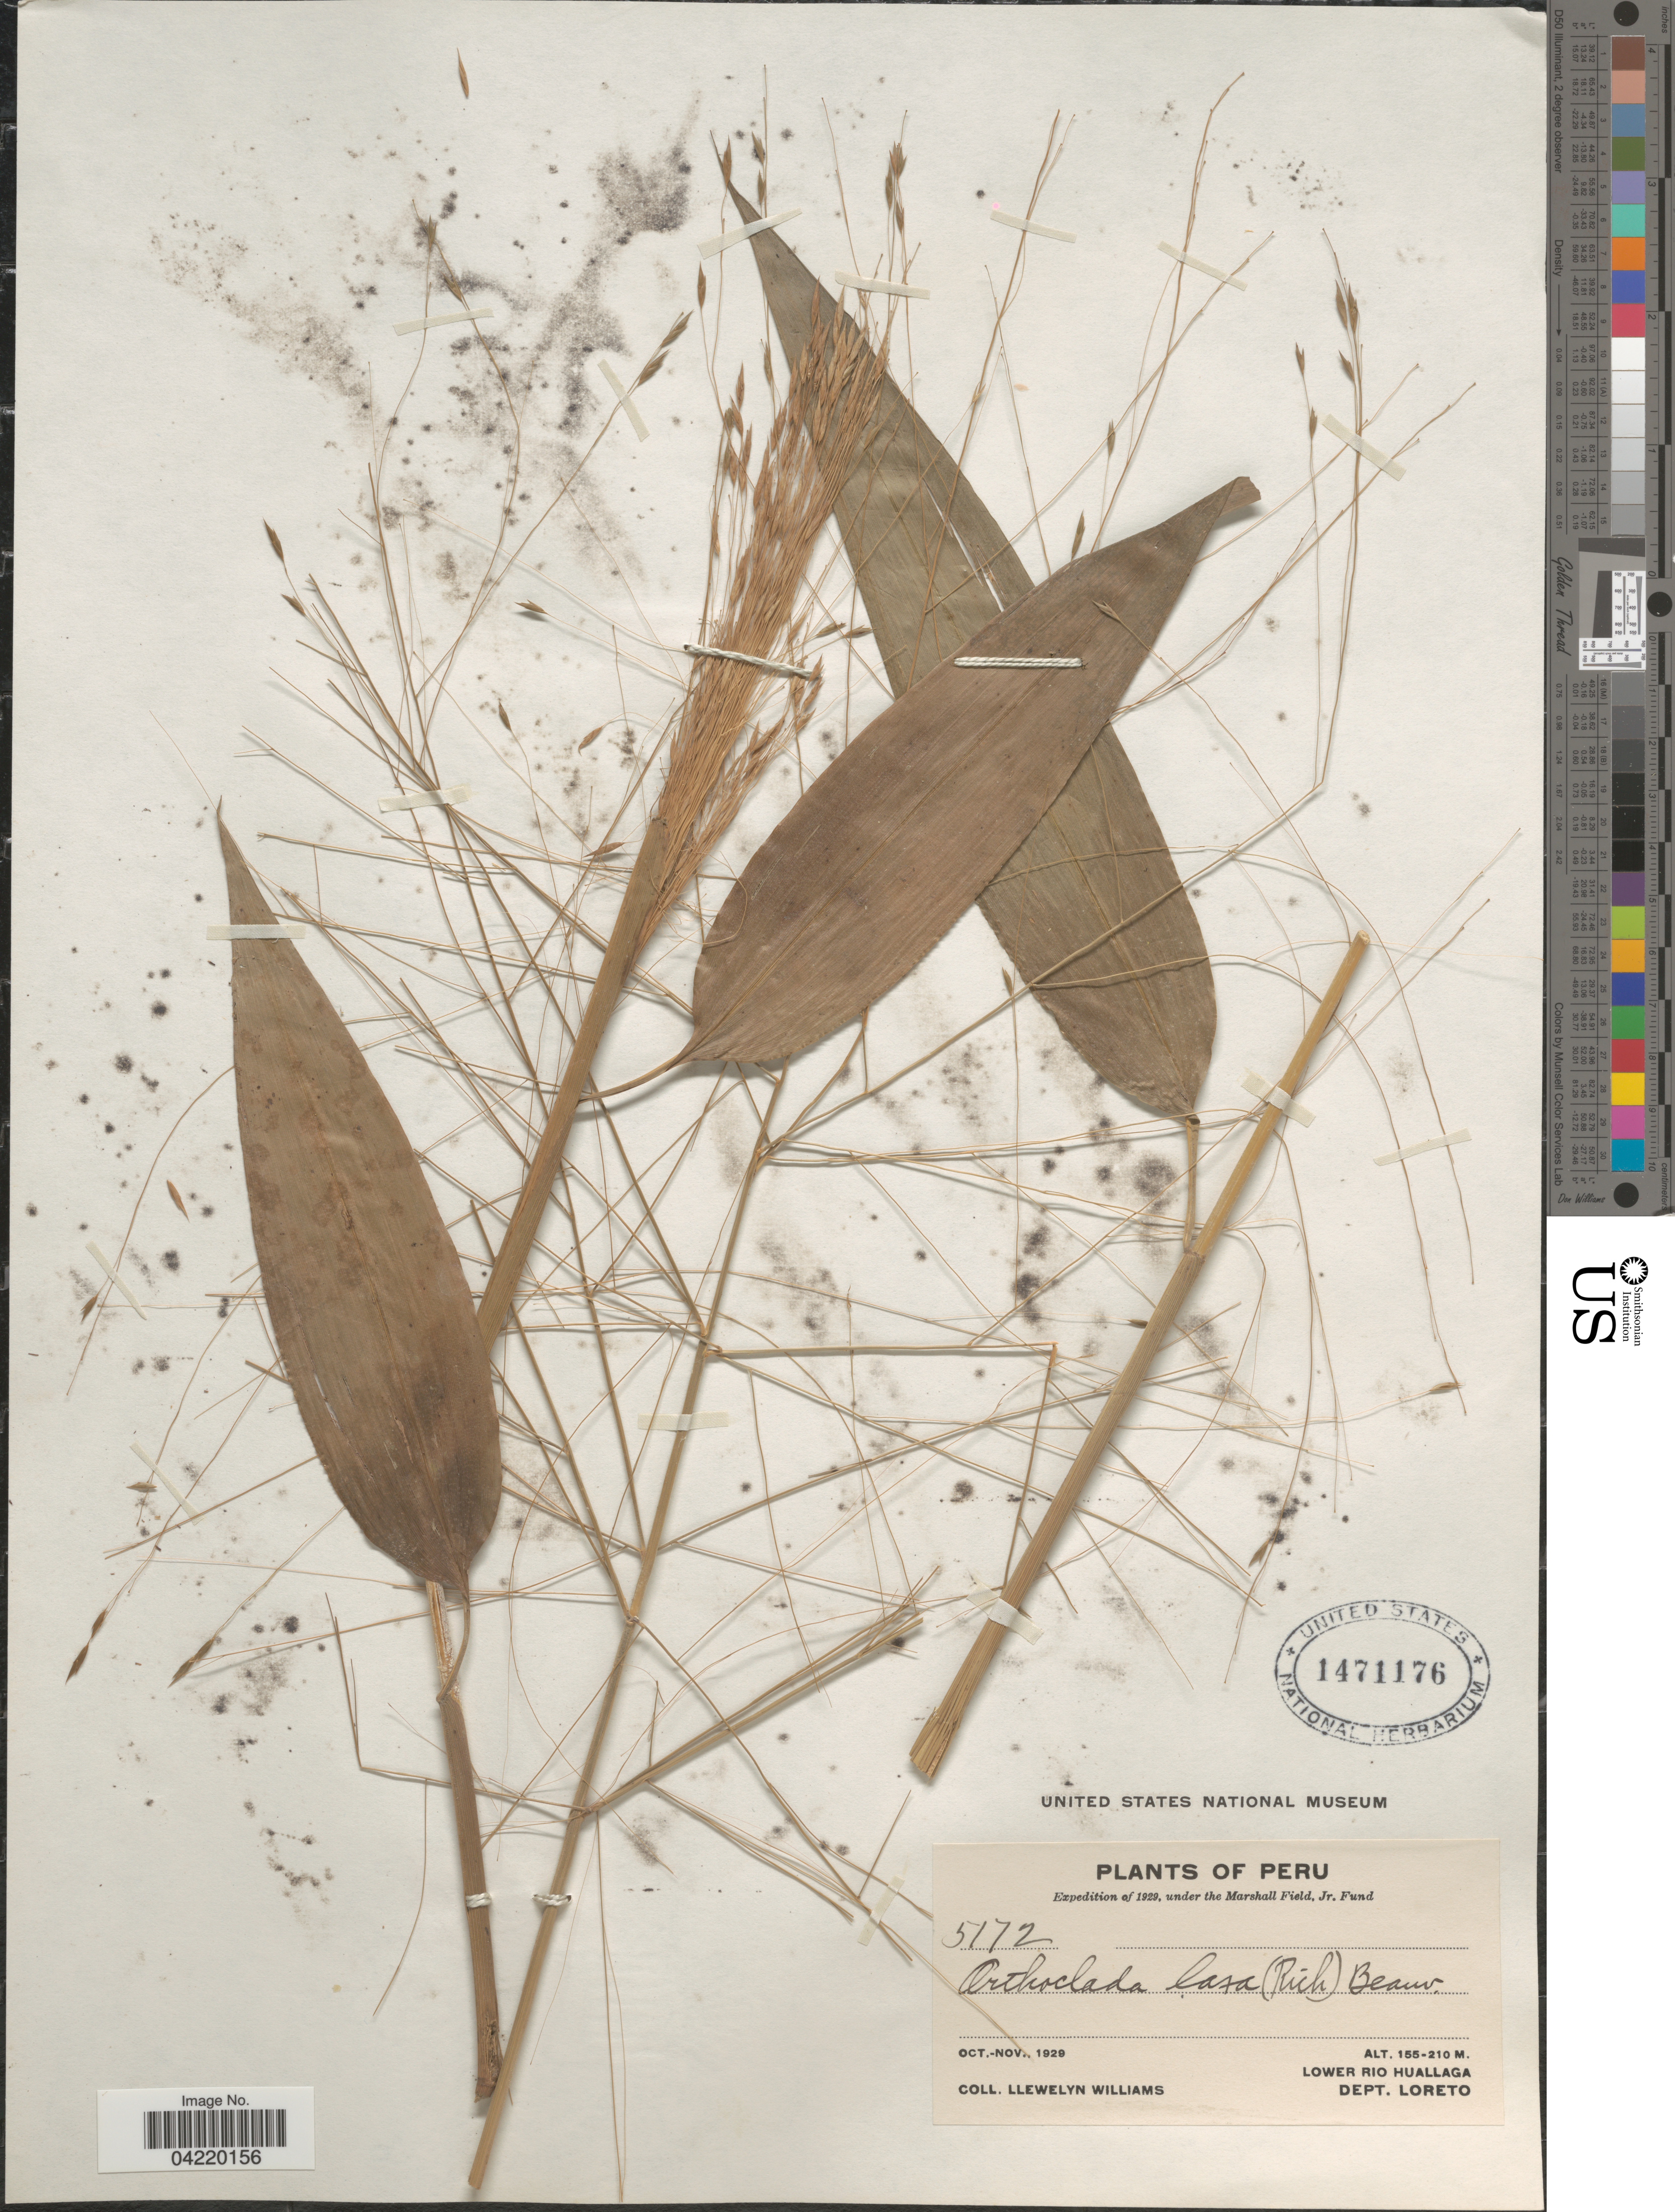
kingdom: Plantae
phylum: Tracheophyta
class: Liliopsida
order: Poales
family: Poaceae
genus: Orthoclada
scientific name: Orthoclada laxa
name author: P. Beauv.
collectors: Ll. Williams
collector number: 5172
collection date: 1929-10/1929-11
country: Peru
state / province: Loreto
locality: Expedition of 1929, under the Marshall Field, Jr Fund. Lower Rio Huallaga. Dept. Loreto.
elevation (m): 155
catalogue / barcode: US 1471176